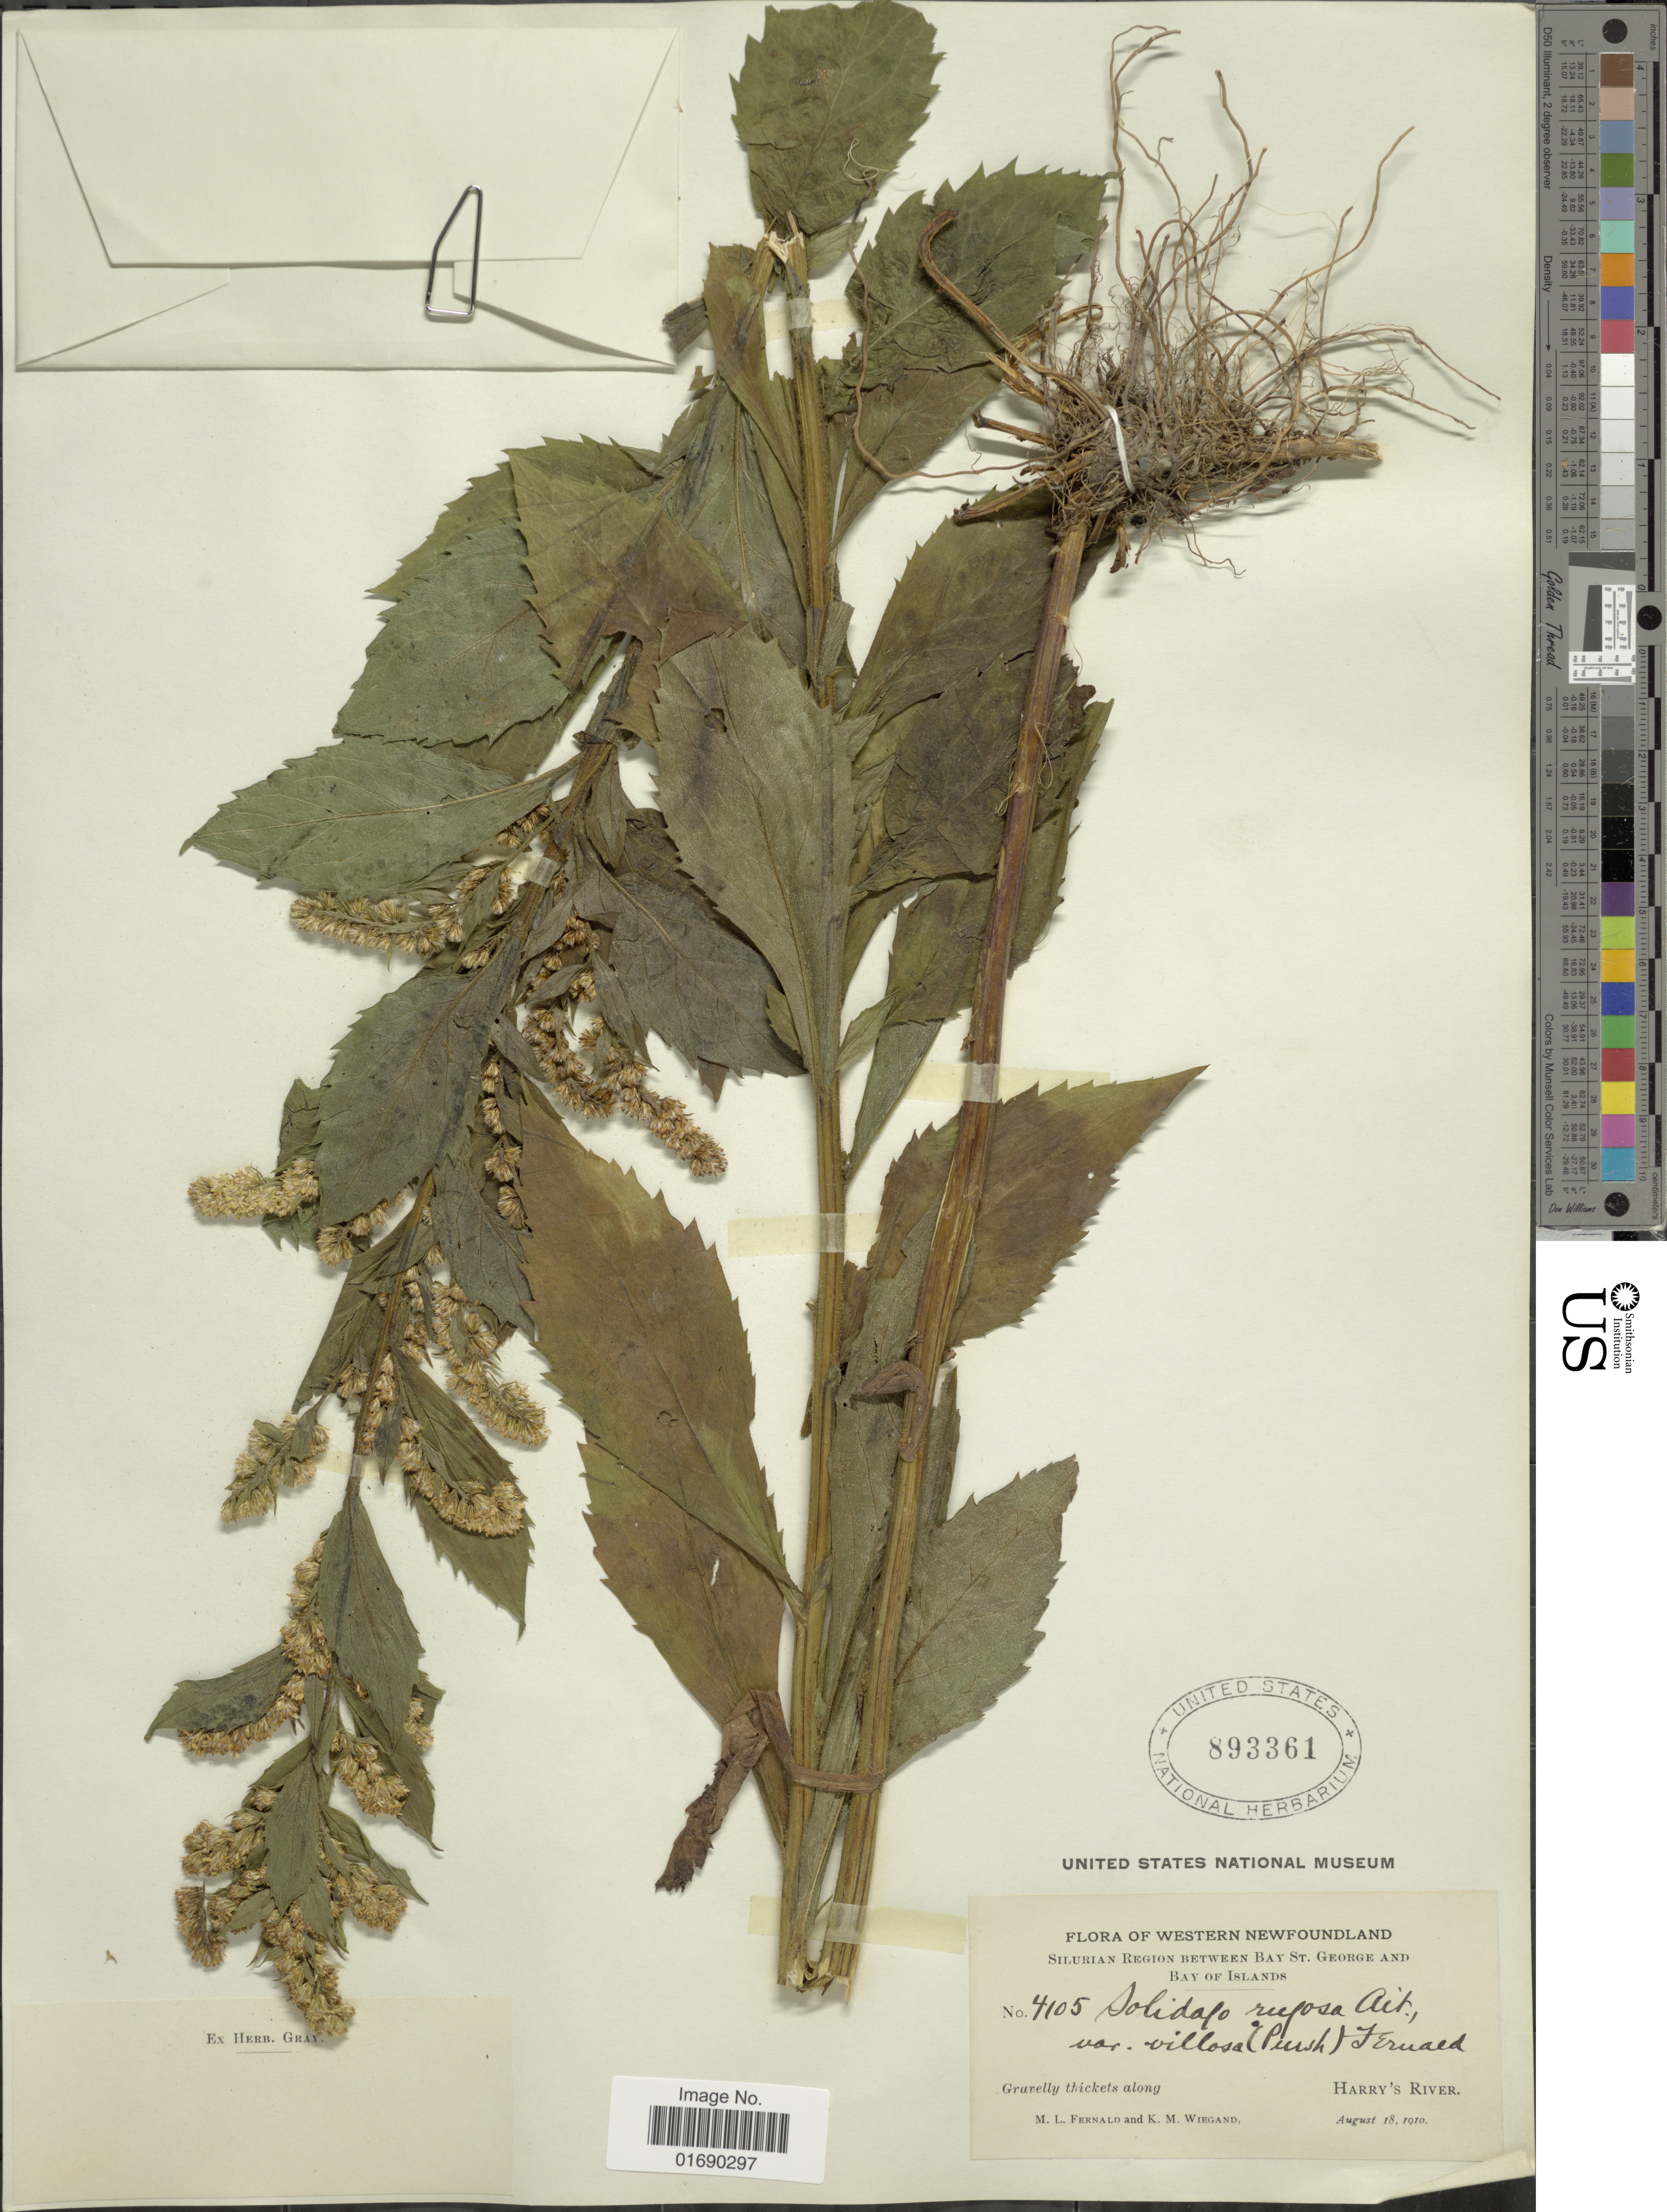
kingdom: Plantae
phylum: Tracheophyta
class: Magnoliopsida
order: Asterales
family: Asteraceae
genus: Solidago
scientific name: Solidago rugosa var. villosa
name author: Mill.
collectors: M. L. Fernald & K. M. Wiegand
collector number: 4105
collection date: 1910-08-18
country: Canada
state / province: Newfoundland and Labrador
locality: Western Newfoundland, Silurian Region between Bay St. george and Bay of Islands, Gravelly thickets along Harry's River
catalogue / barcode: US 893361